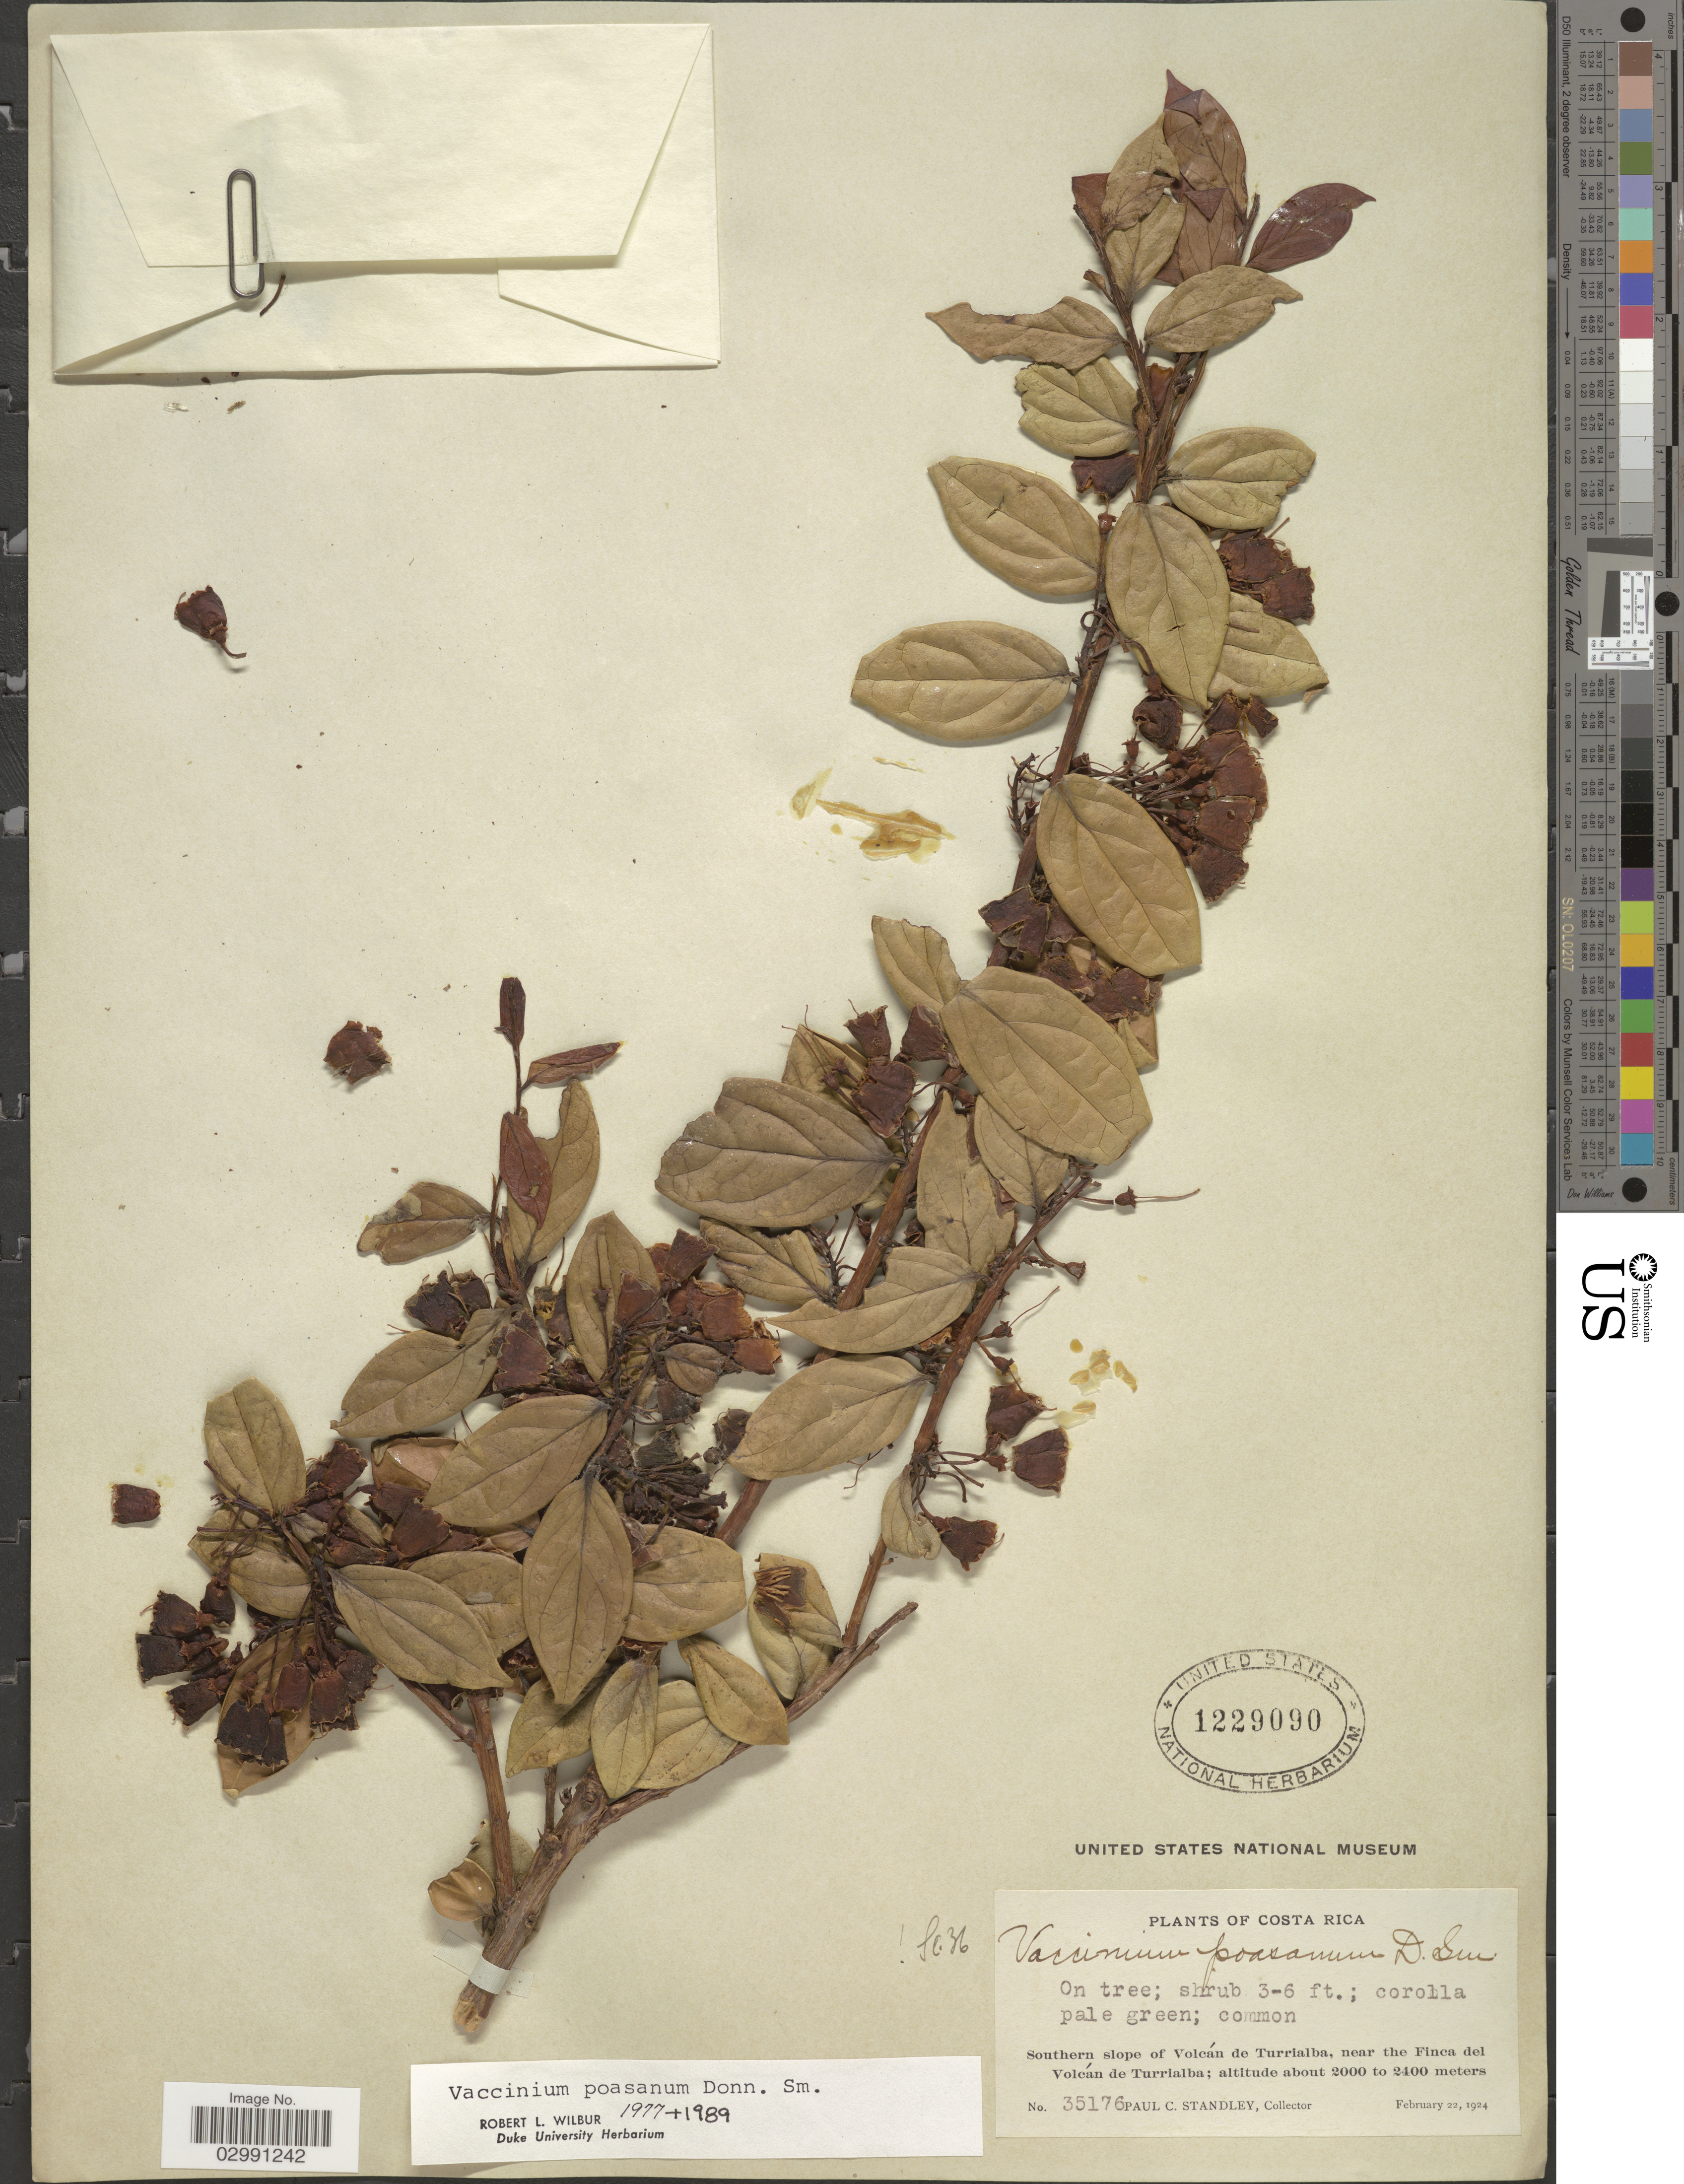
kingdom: Plantae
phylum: Tracheophyta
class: Magnoliopsida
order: Ericales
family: Ericaceae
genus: Vaccinium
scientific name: Vaccinium poasanum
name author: Donn. Sm.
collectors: P. C. Standley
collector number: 35176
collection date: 1924-02-22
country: Costa Rica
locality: Southern slope of Volcán de Turrialba, near the Finca del Volcán de Turrialba.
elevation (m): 2000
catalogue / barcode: US 1229090